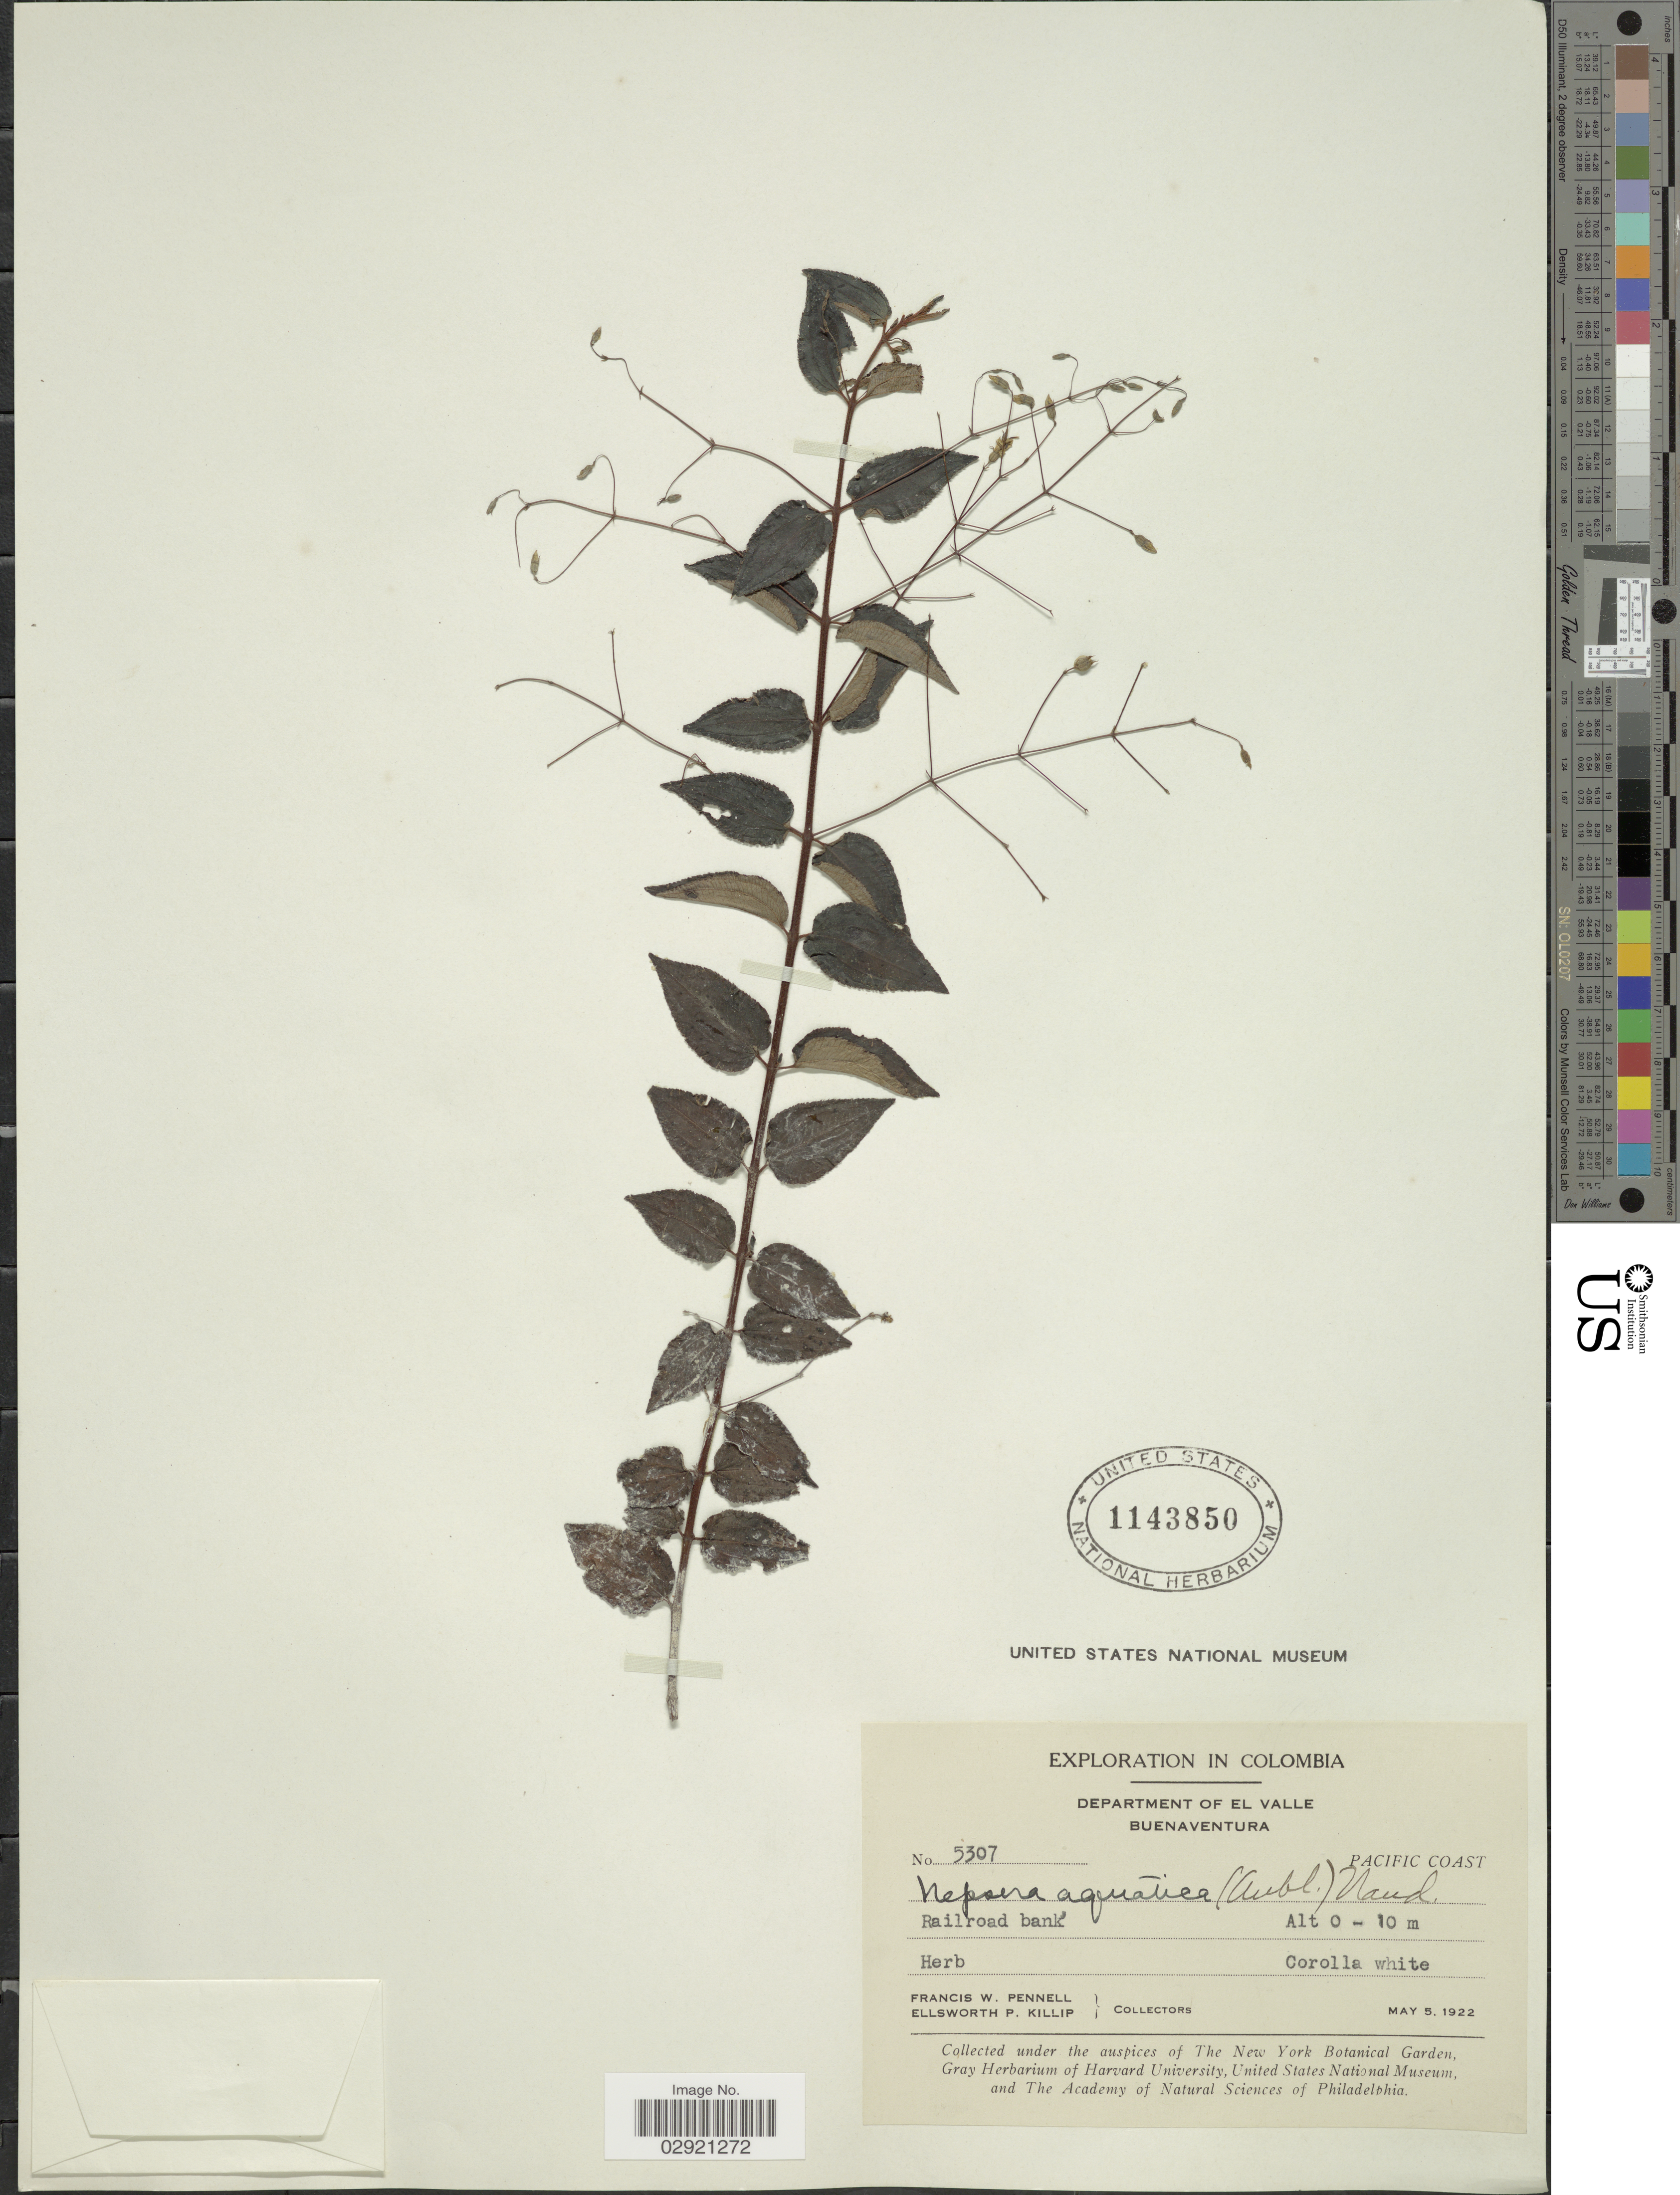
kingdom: Plantae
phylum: Tracheophyta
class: Magnoliopsida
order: Myrtales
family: Melastomataceae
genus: Nepsera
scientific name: Nepsera aquatica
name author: (Aubl.) Naudin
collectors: F. W. Pennell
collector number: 5307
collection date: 1922-05-05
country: Colombia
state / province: Valle del Cauca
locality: Department of El Valle. Buenaventura. Pacific coast.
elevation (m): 0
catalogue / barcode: US 1143850